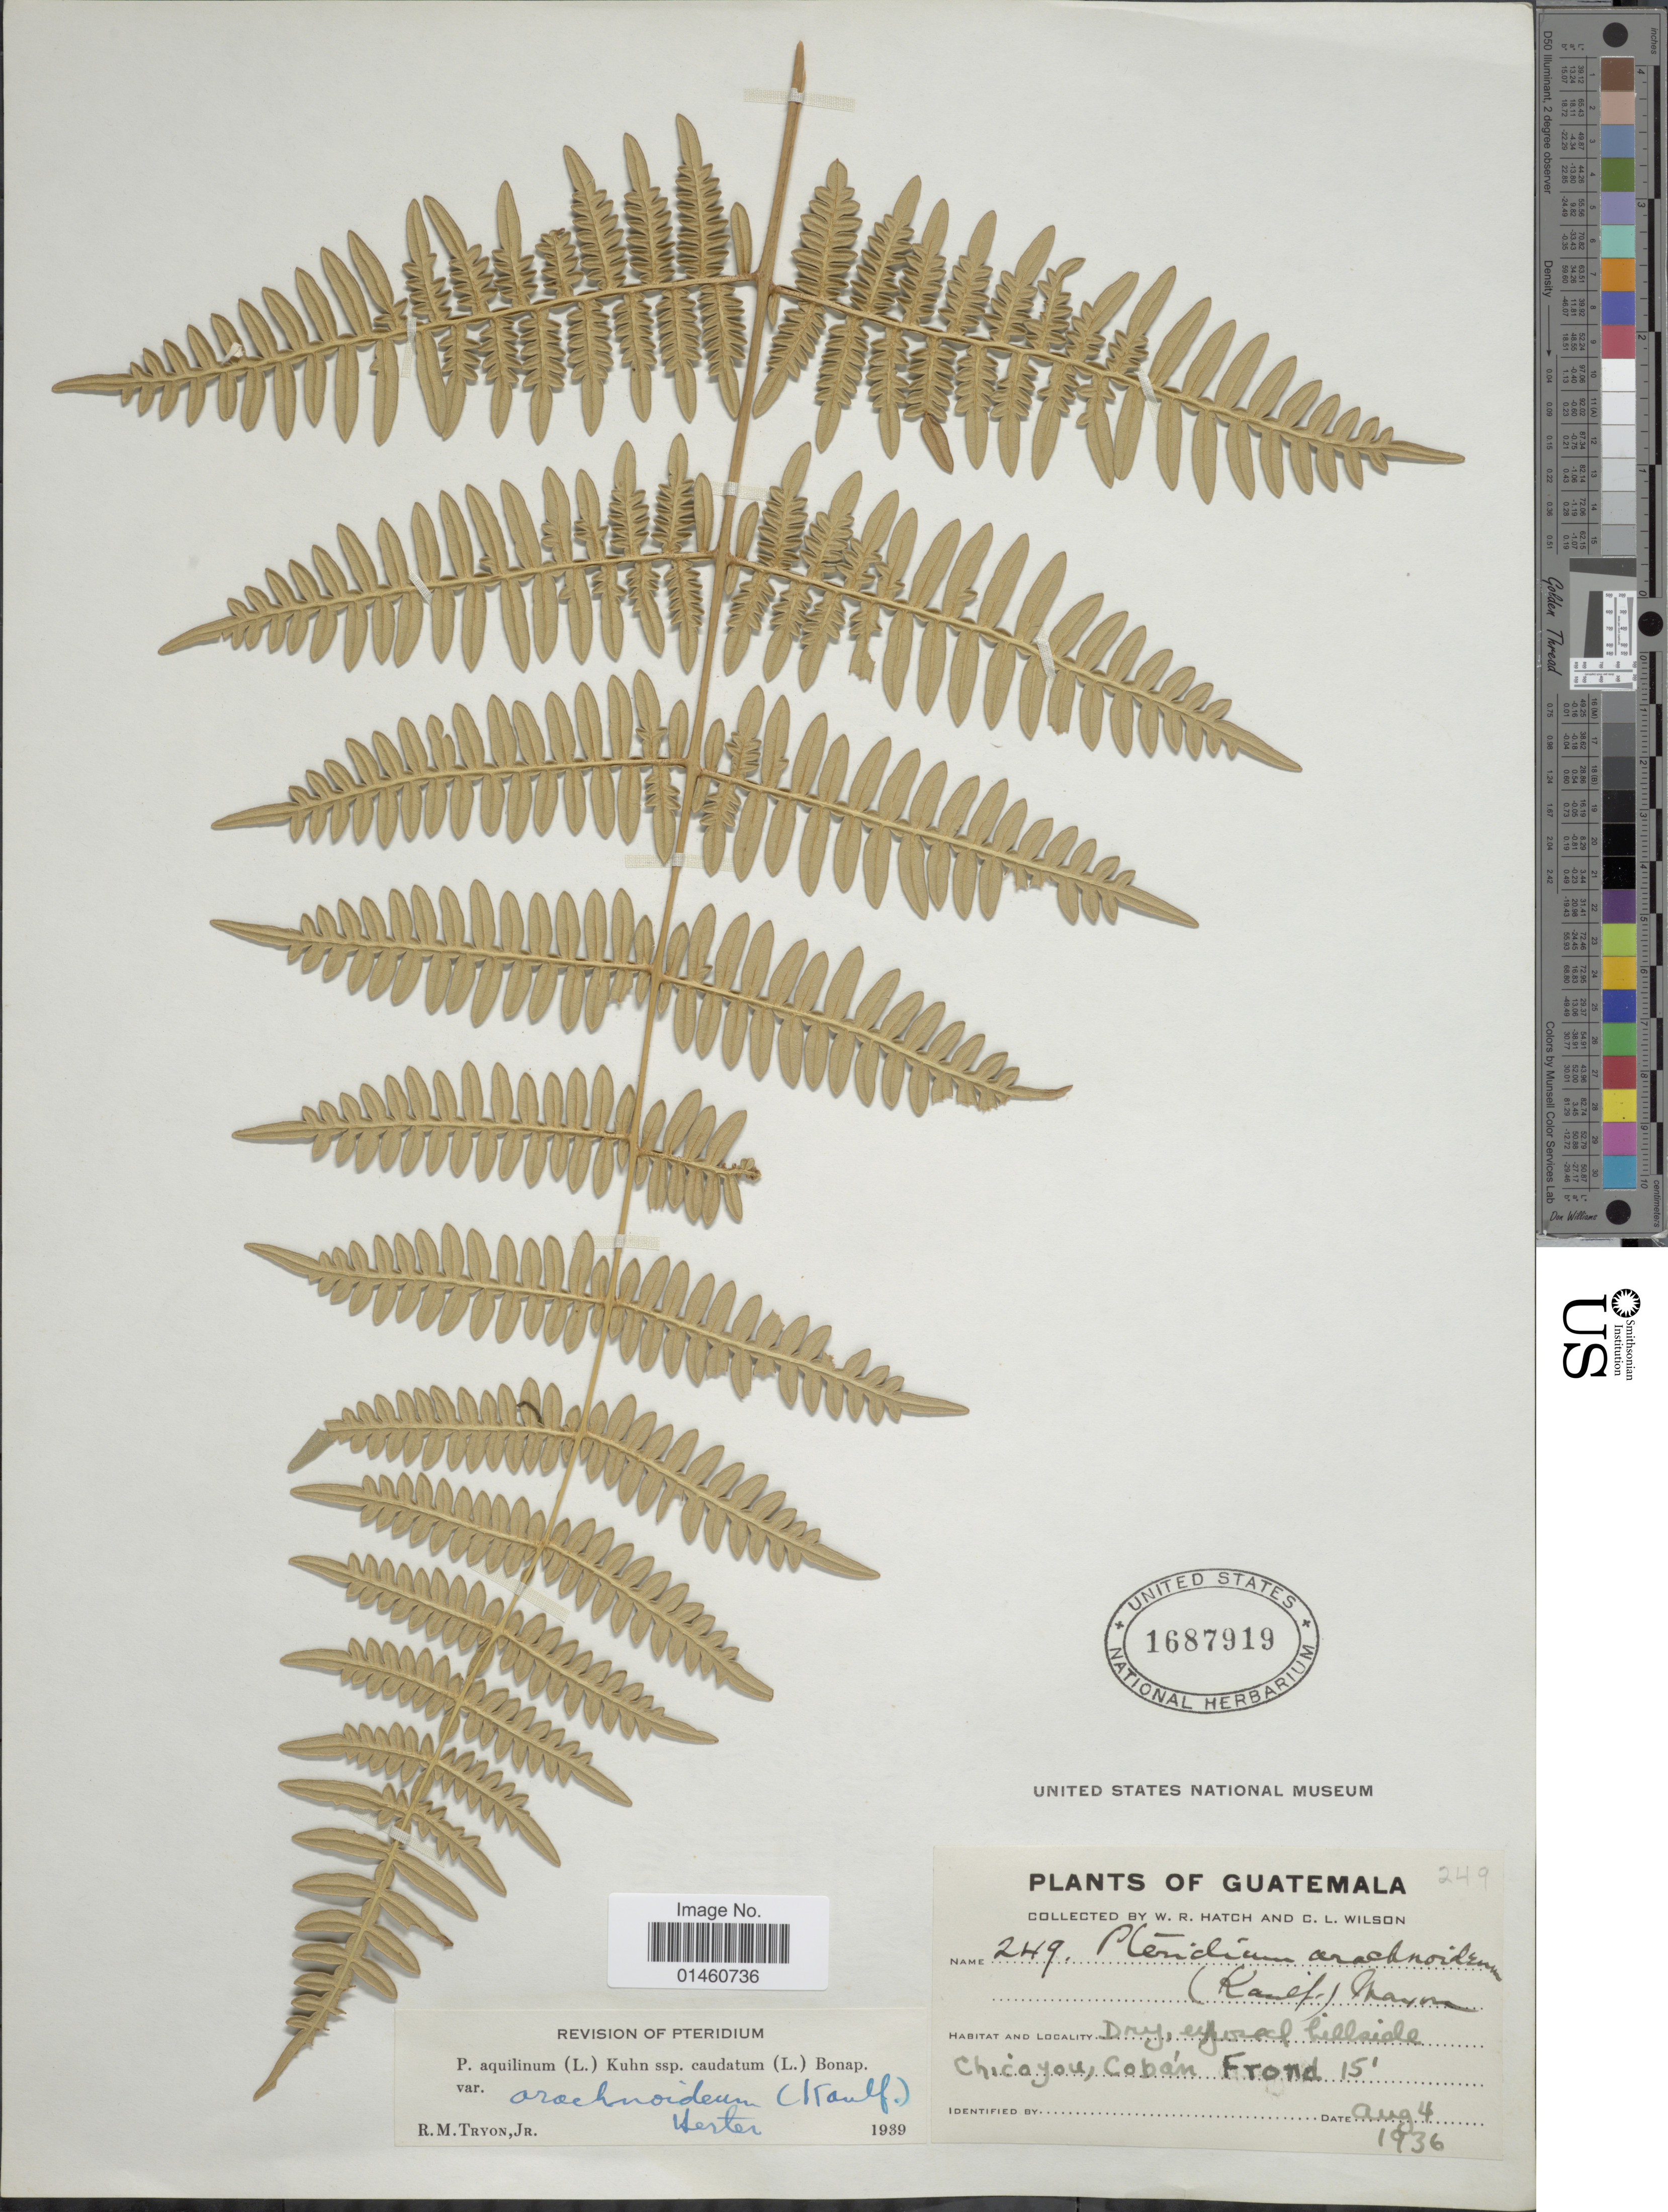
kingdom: Plantae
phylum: Tracheophyta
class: Polypodiopsida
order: Polypodiales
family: Dennstaedtiaceae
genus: Pteridium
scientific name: Pteridium aquilinum var. arachnoideum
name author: (Kaulf.) Herter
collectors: W. Hatch & C. L. Wilson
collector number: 249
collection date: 1936-08-04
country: Guatemala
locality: Hillside, Chicayou, Cobán Frond.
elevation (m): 5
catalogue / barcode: US 1687919